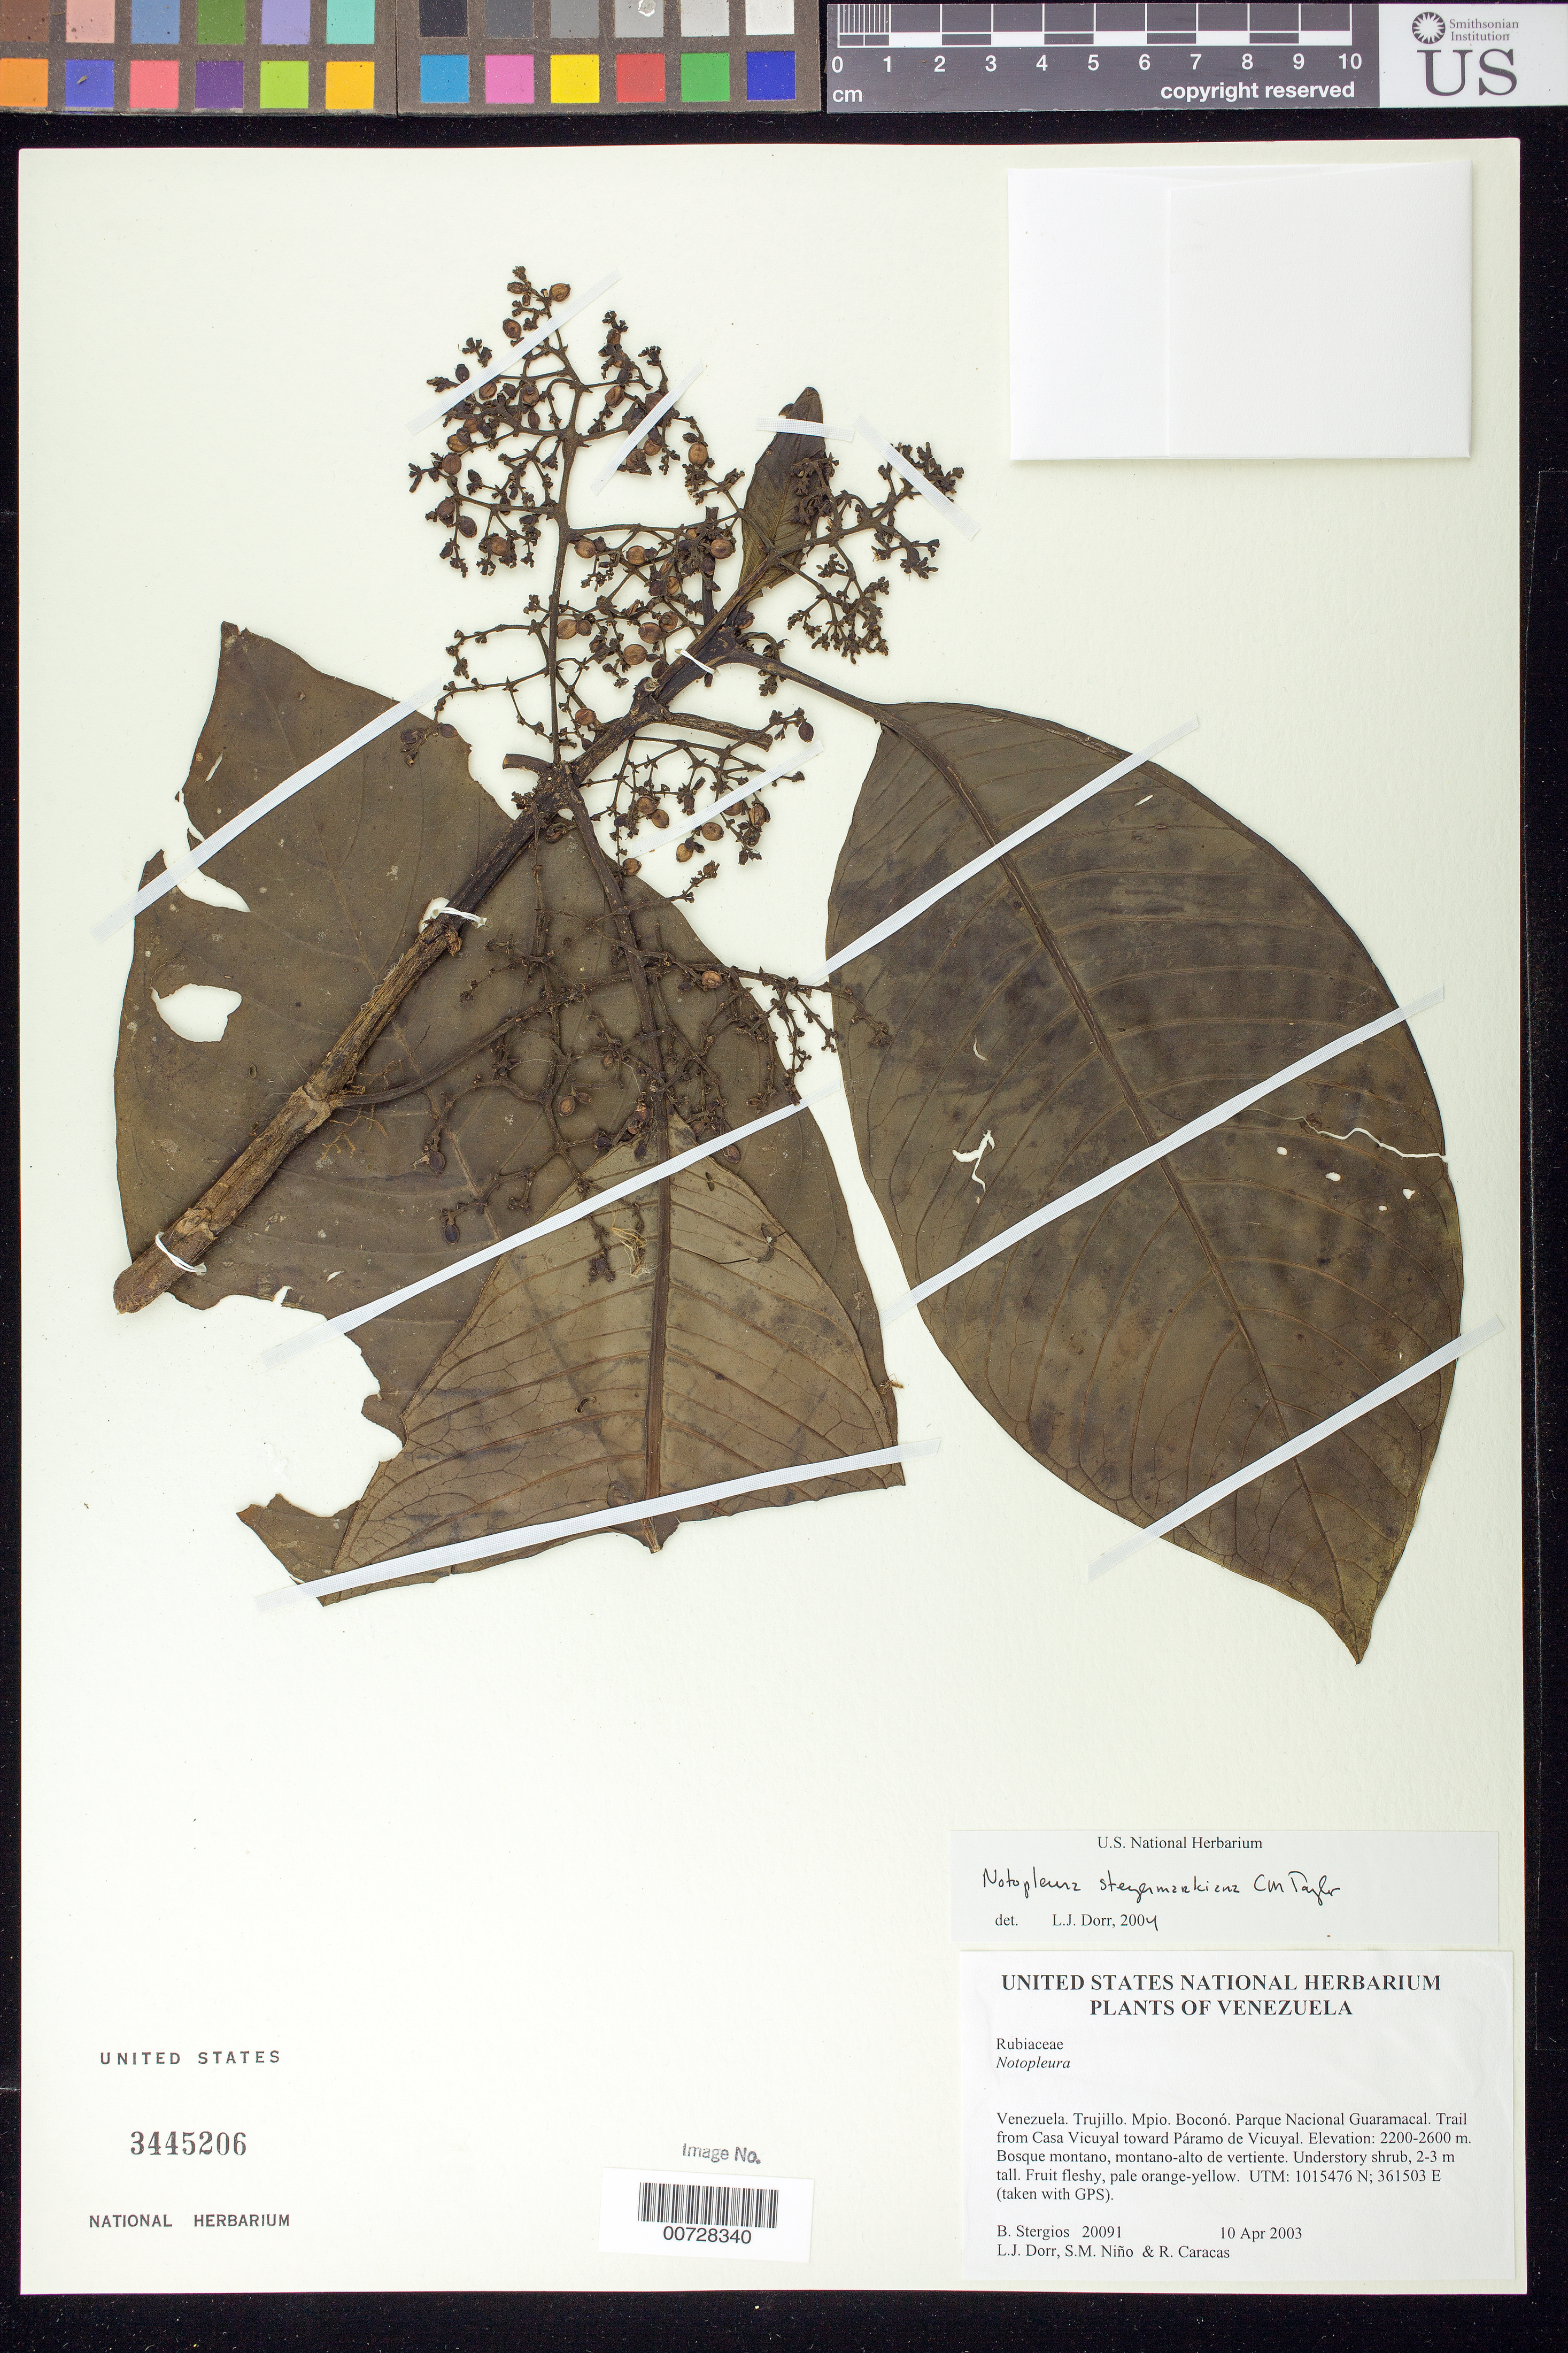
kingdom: Plantae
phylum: Tracheophyta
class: Magnoliopsida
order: Gentianales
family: Rubiaceae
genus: Notopleura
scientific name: Notopleura sp.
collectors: B. G. Stergios, L. J. Dorr, S. M. Niño & R. Caracas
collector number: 20091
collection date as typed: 10 Apr 2003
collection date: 2003-04-10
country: Venezuela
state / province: Trujillo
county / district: Boconó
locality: Parque Nacional Guaramacal. Trail from Casa Vicuyal toward Páramo de Vicuyal.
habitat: Bosque montano, montano-alto de vertiente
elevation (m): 2200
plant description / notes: PORT, US, VEN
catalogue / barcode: US 3445206